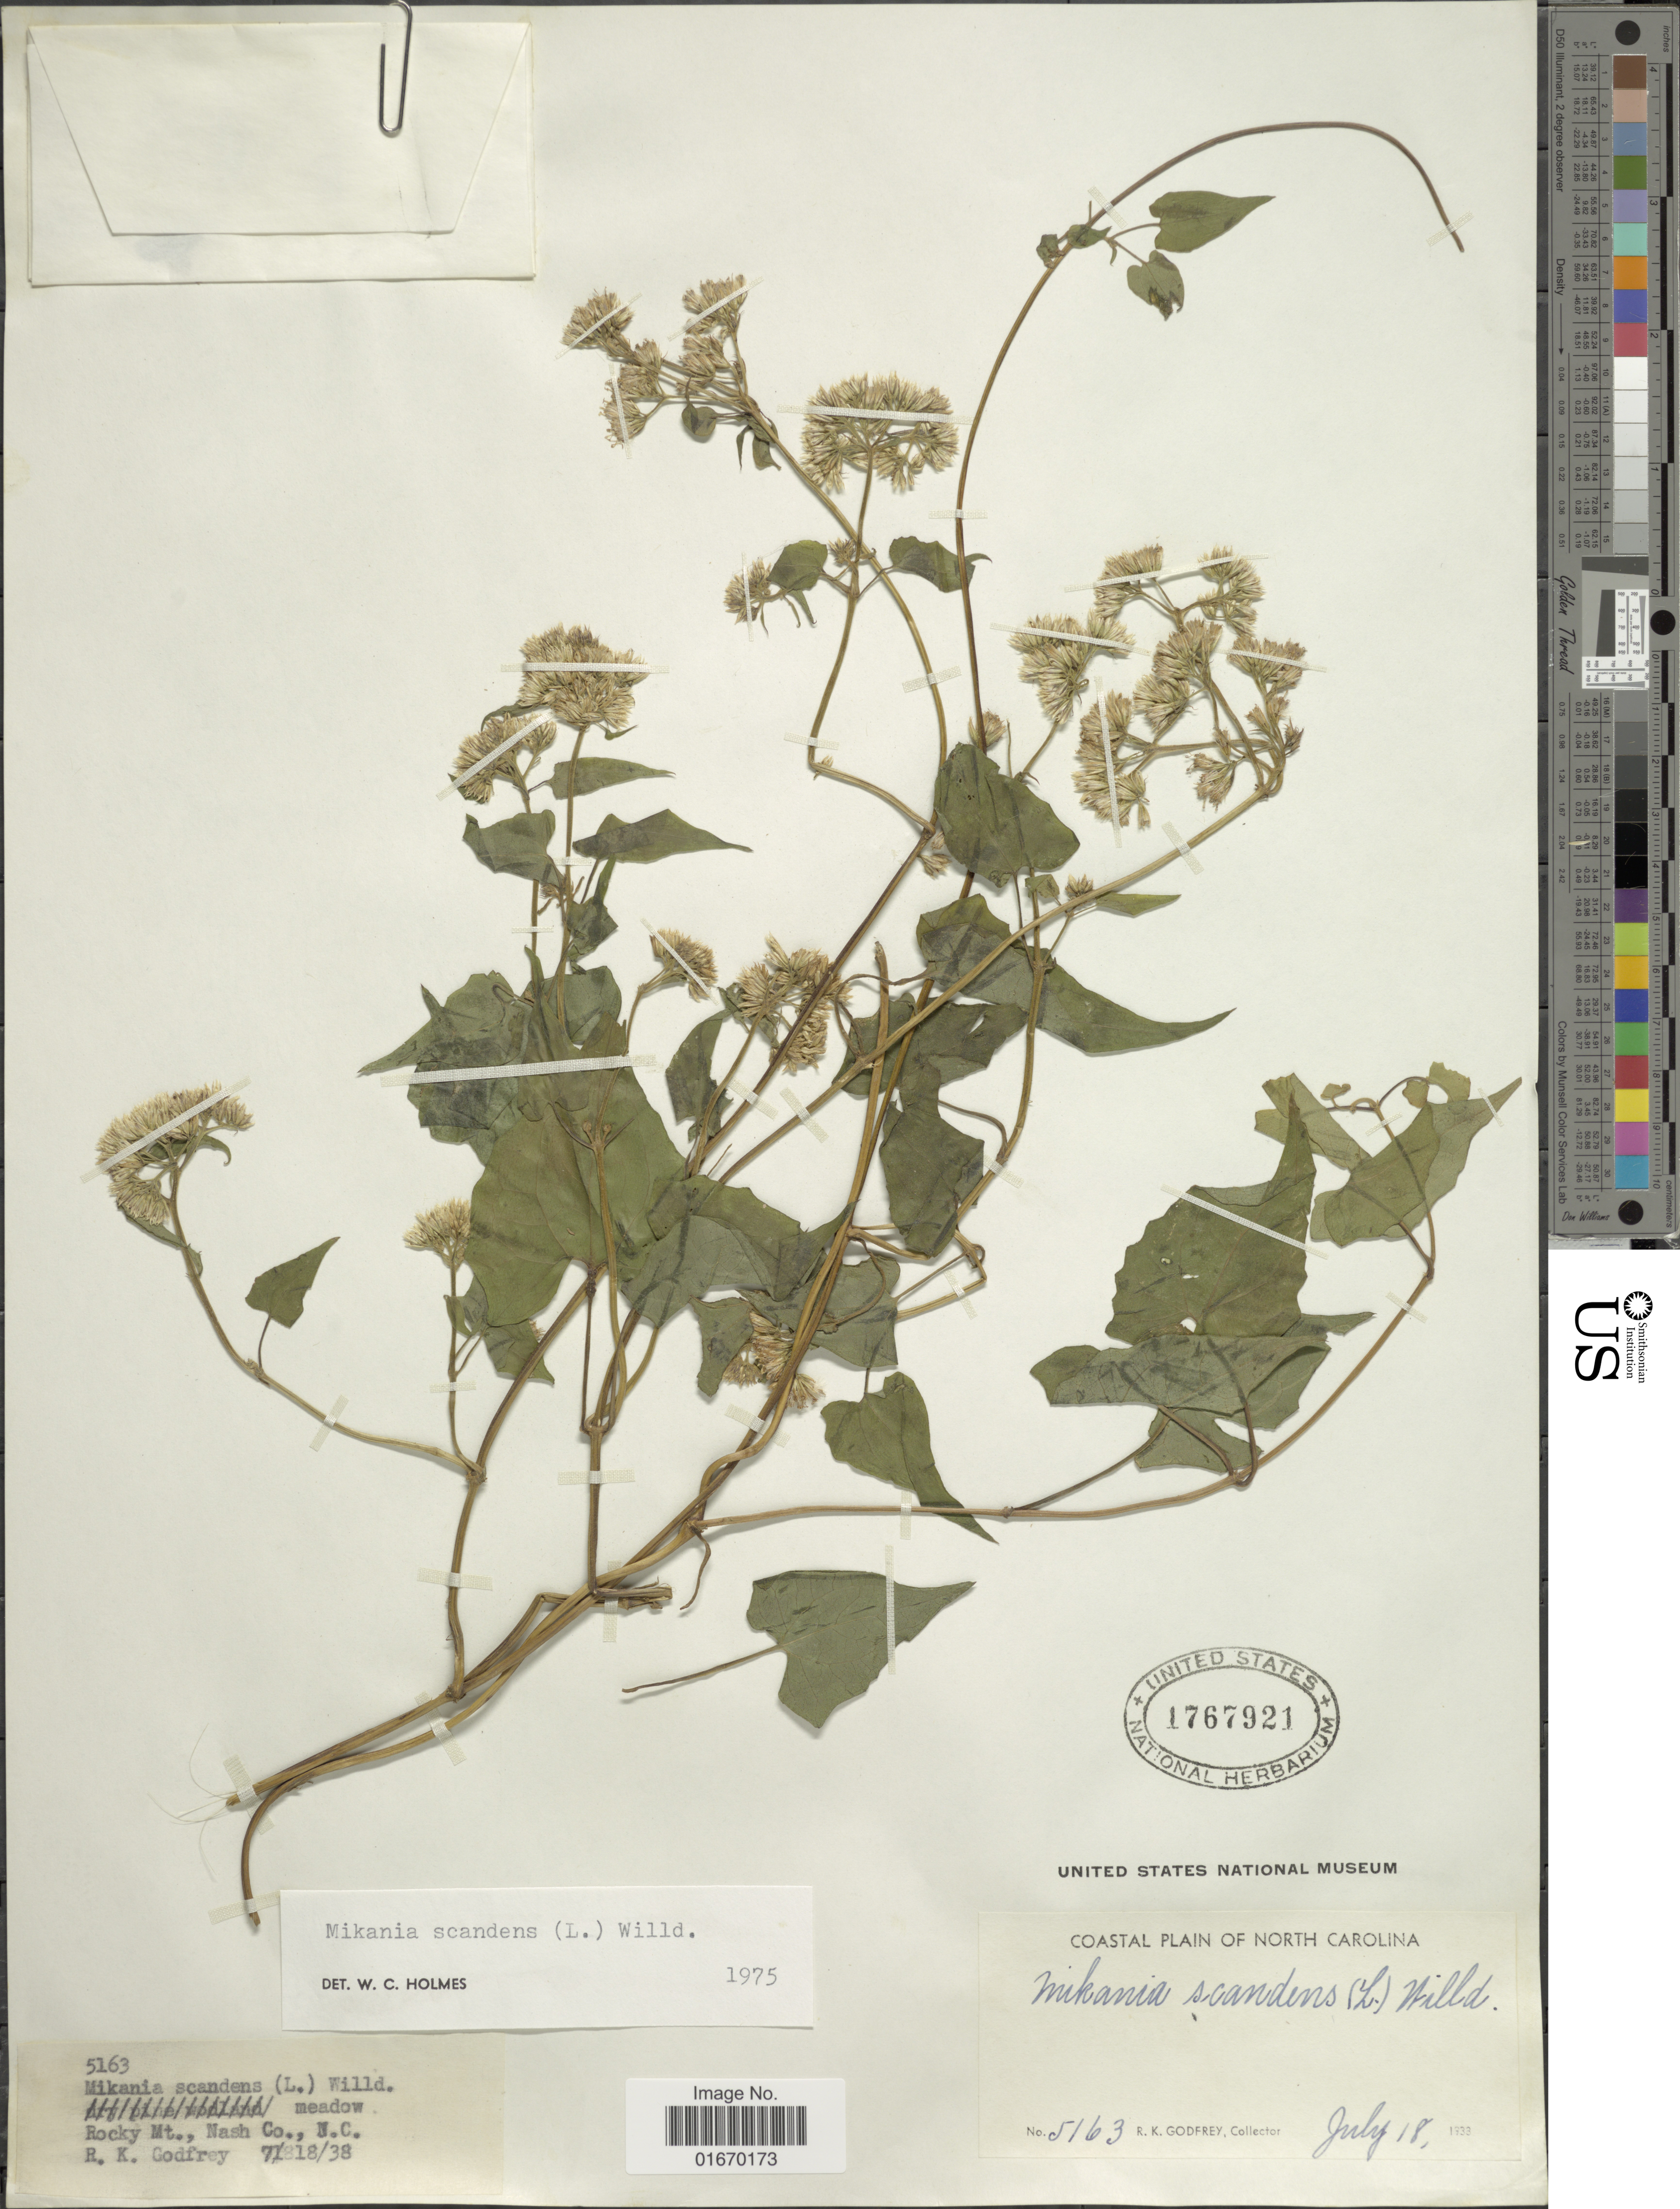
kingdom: Plantae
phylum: Tracheophyta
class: Magnoliopsida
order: Asterales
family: Asteraceae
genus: Mikania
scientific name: Mikania scandens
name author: (L.) Willd.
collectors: R. K. Godfrey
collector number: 5163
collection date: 1938-07-18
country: United States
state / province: North Carolina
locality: Rocky Mt., Nash Co.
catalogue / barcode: US 1767921